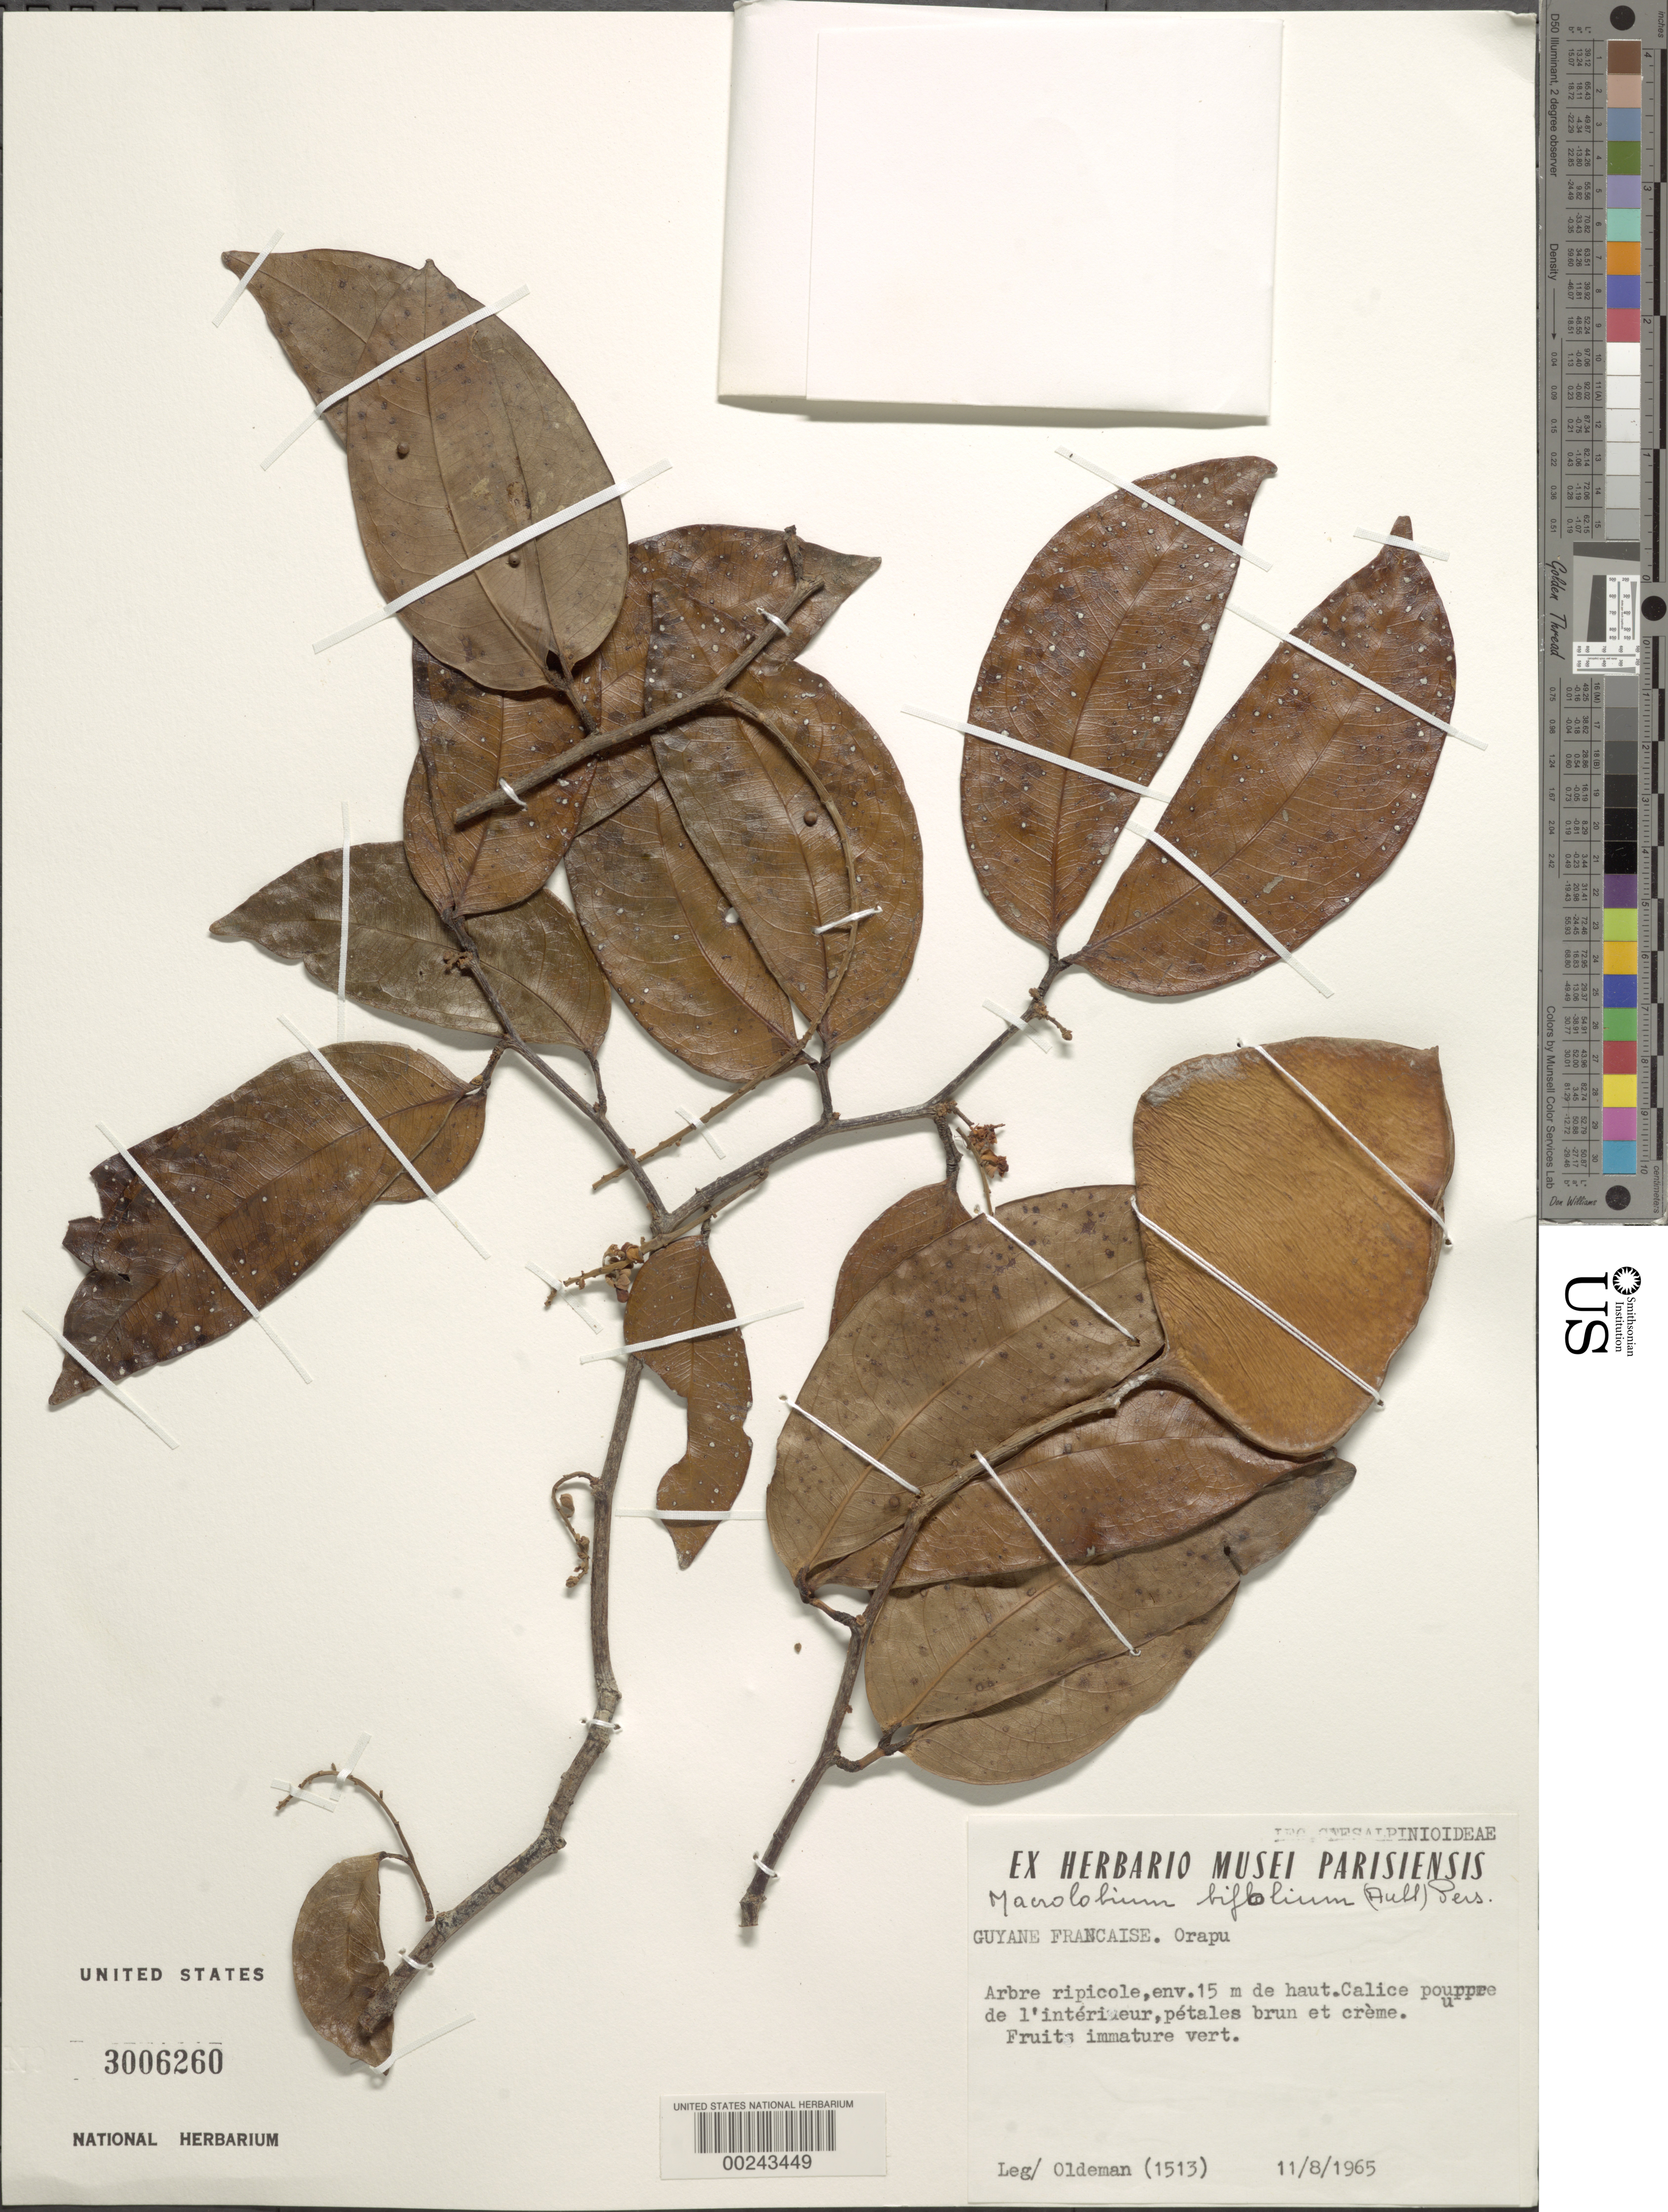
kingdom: Plantae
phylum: Tracheophyta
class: Magnoliopsida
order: Fabales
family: Fabaceae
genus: Macrolobium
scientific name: Macrolobium bifolium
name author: (Aubl.) Pers.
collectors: R. Oldeman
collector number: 1513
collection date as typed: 11 Aug 1965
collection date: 1965-08-11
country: French Guiana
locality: Orapu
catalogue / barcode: US 3006260